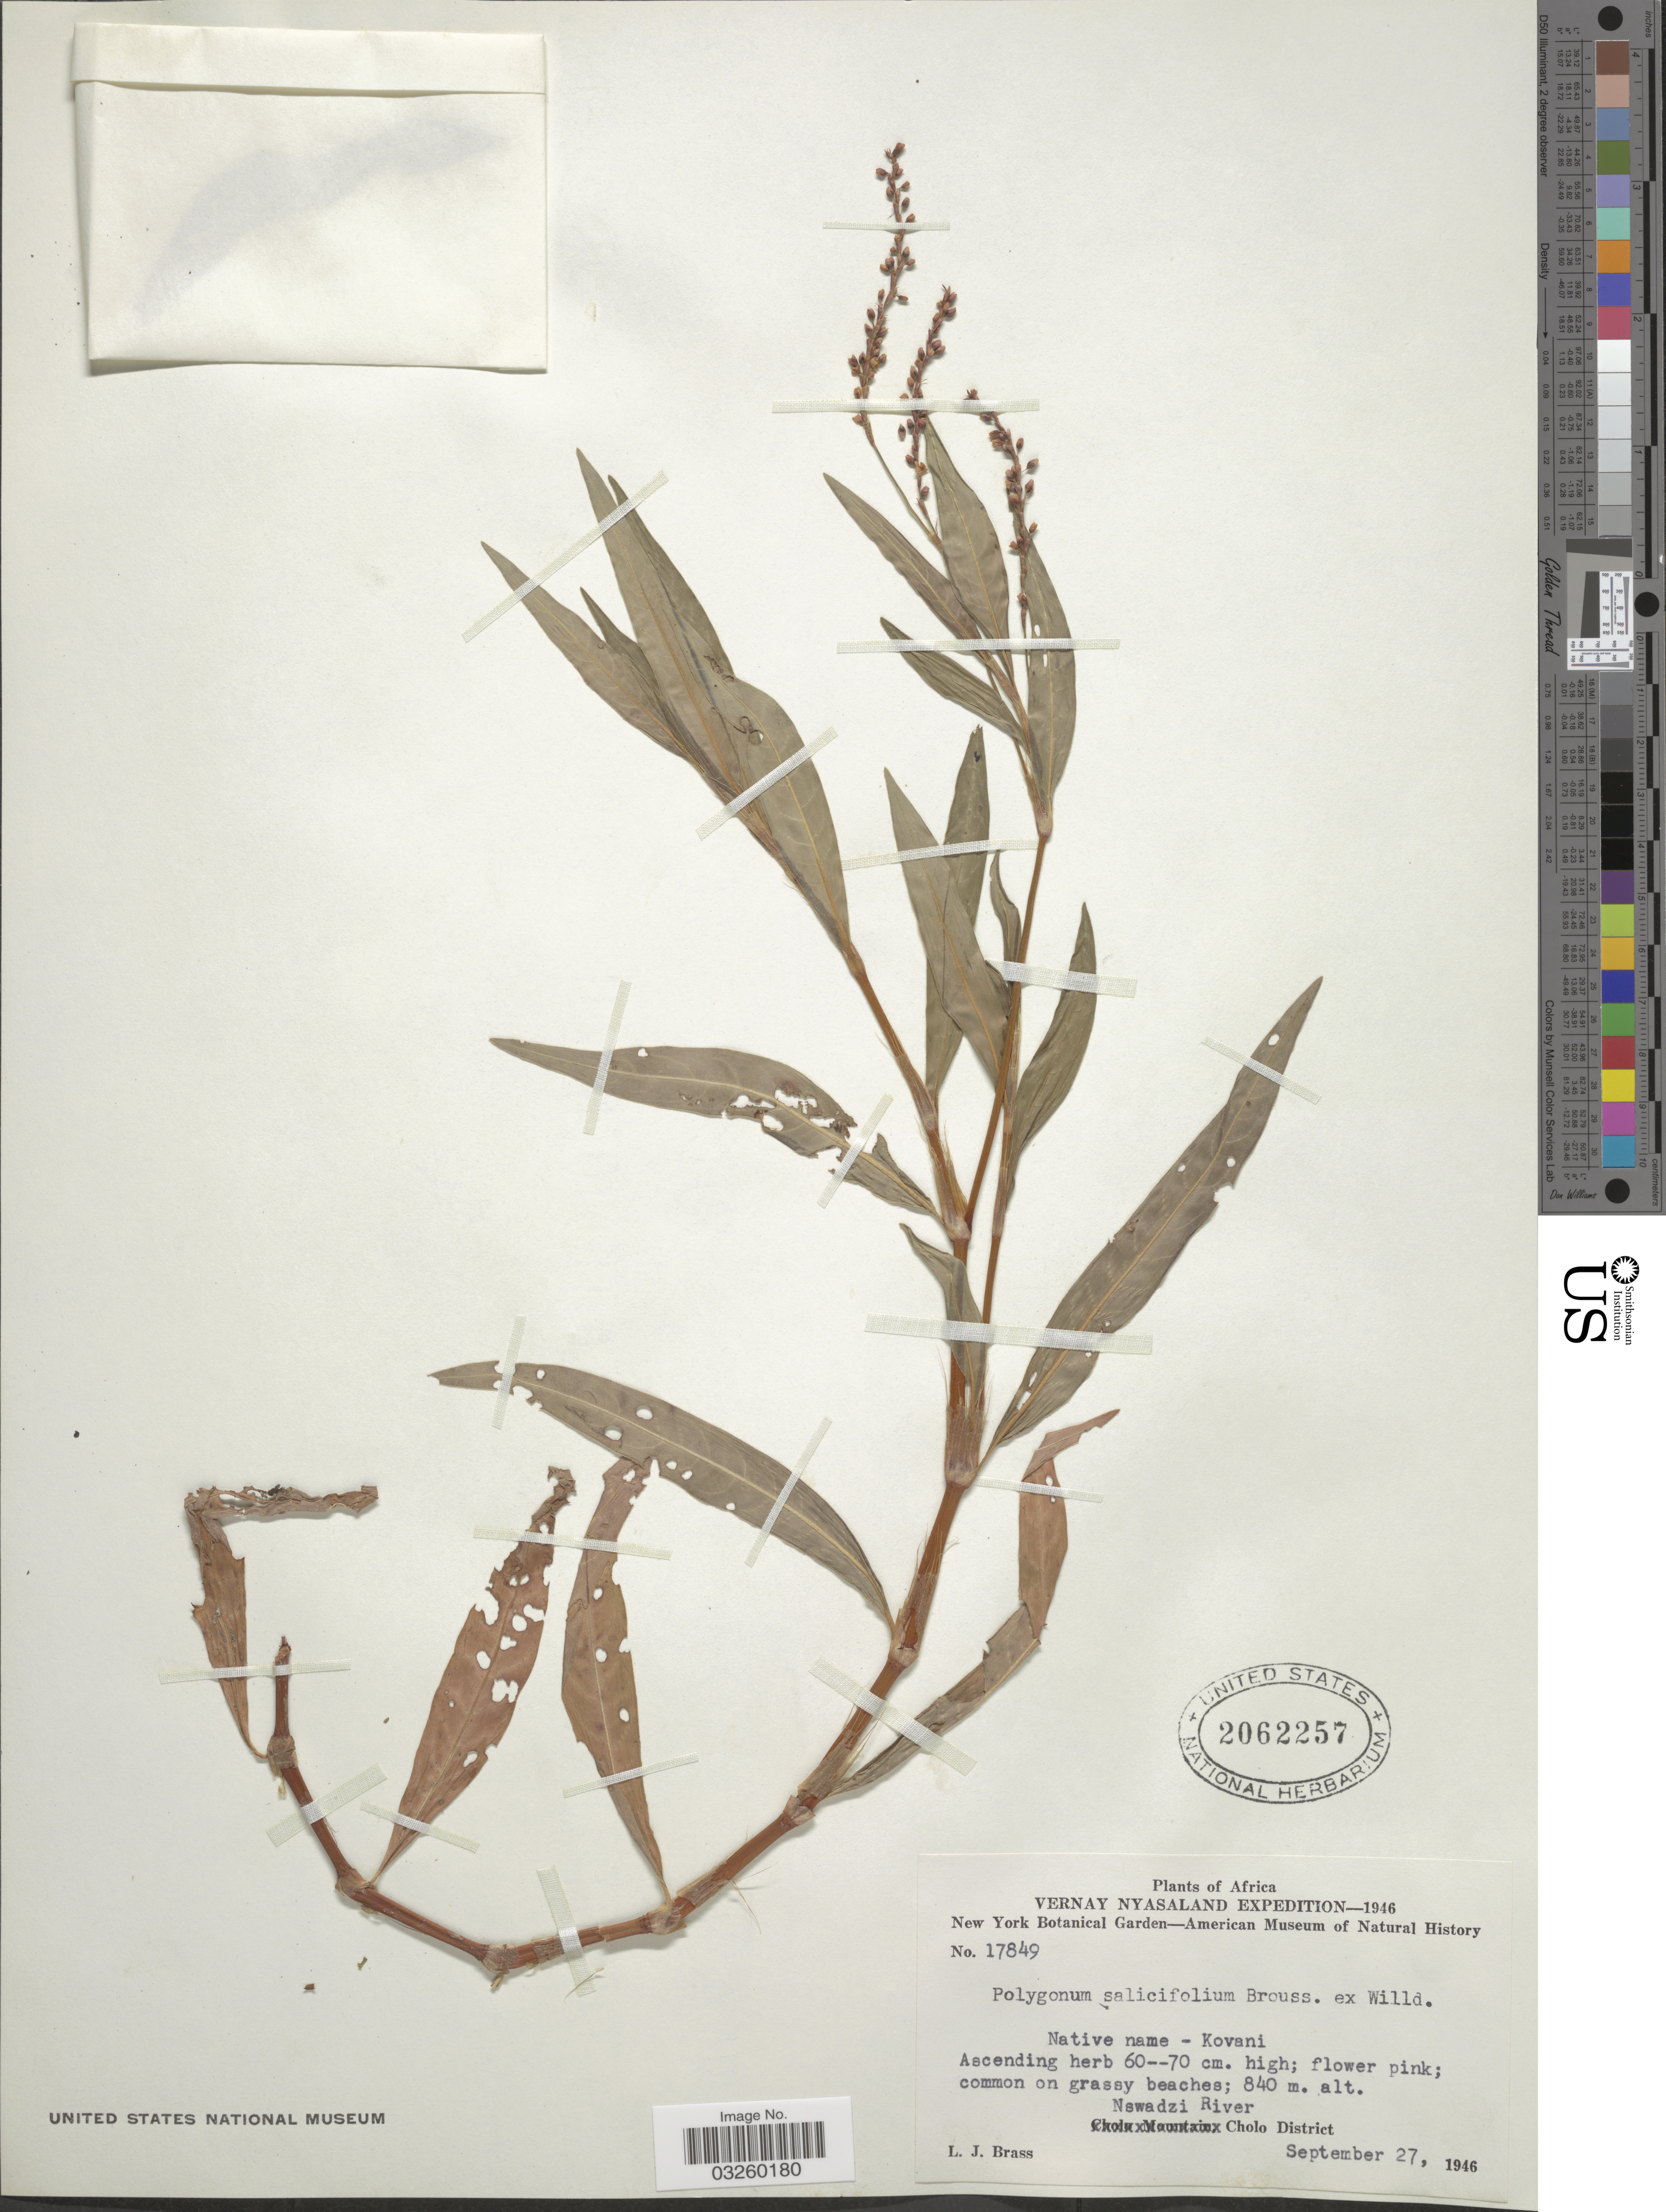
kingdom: Plantae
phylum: Tracheophyta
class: Magnoliopsida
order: Caryophyllales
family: Polygonaceae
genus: Polygonum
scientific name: Polygonum salicifolium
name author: Brouss. ex Willd.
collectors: L. J. Brass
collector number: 17849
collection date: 1946-09-27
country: Malawi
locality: Vernay Nyasaland. Nswadzi River. Cholo District.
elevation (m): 840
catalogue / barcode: US 2062257